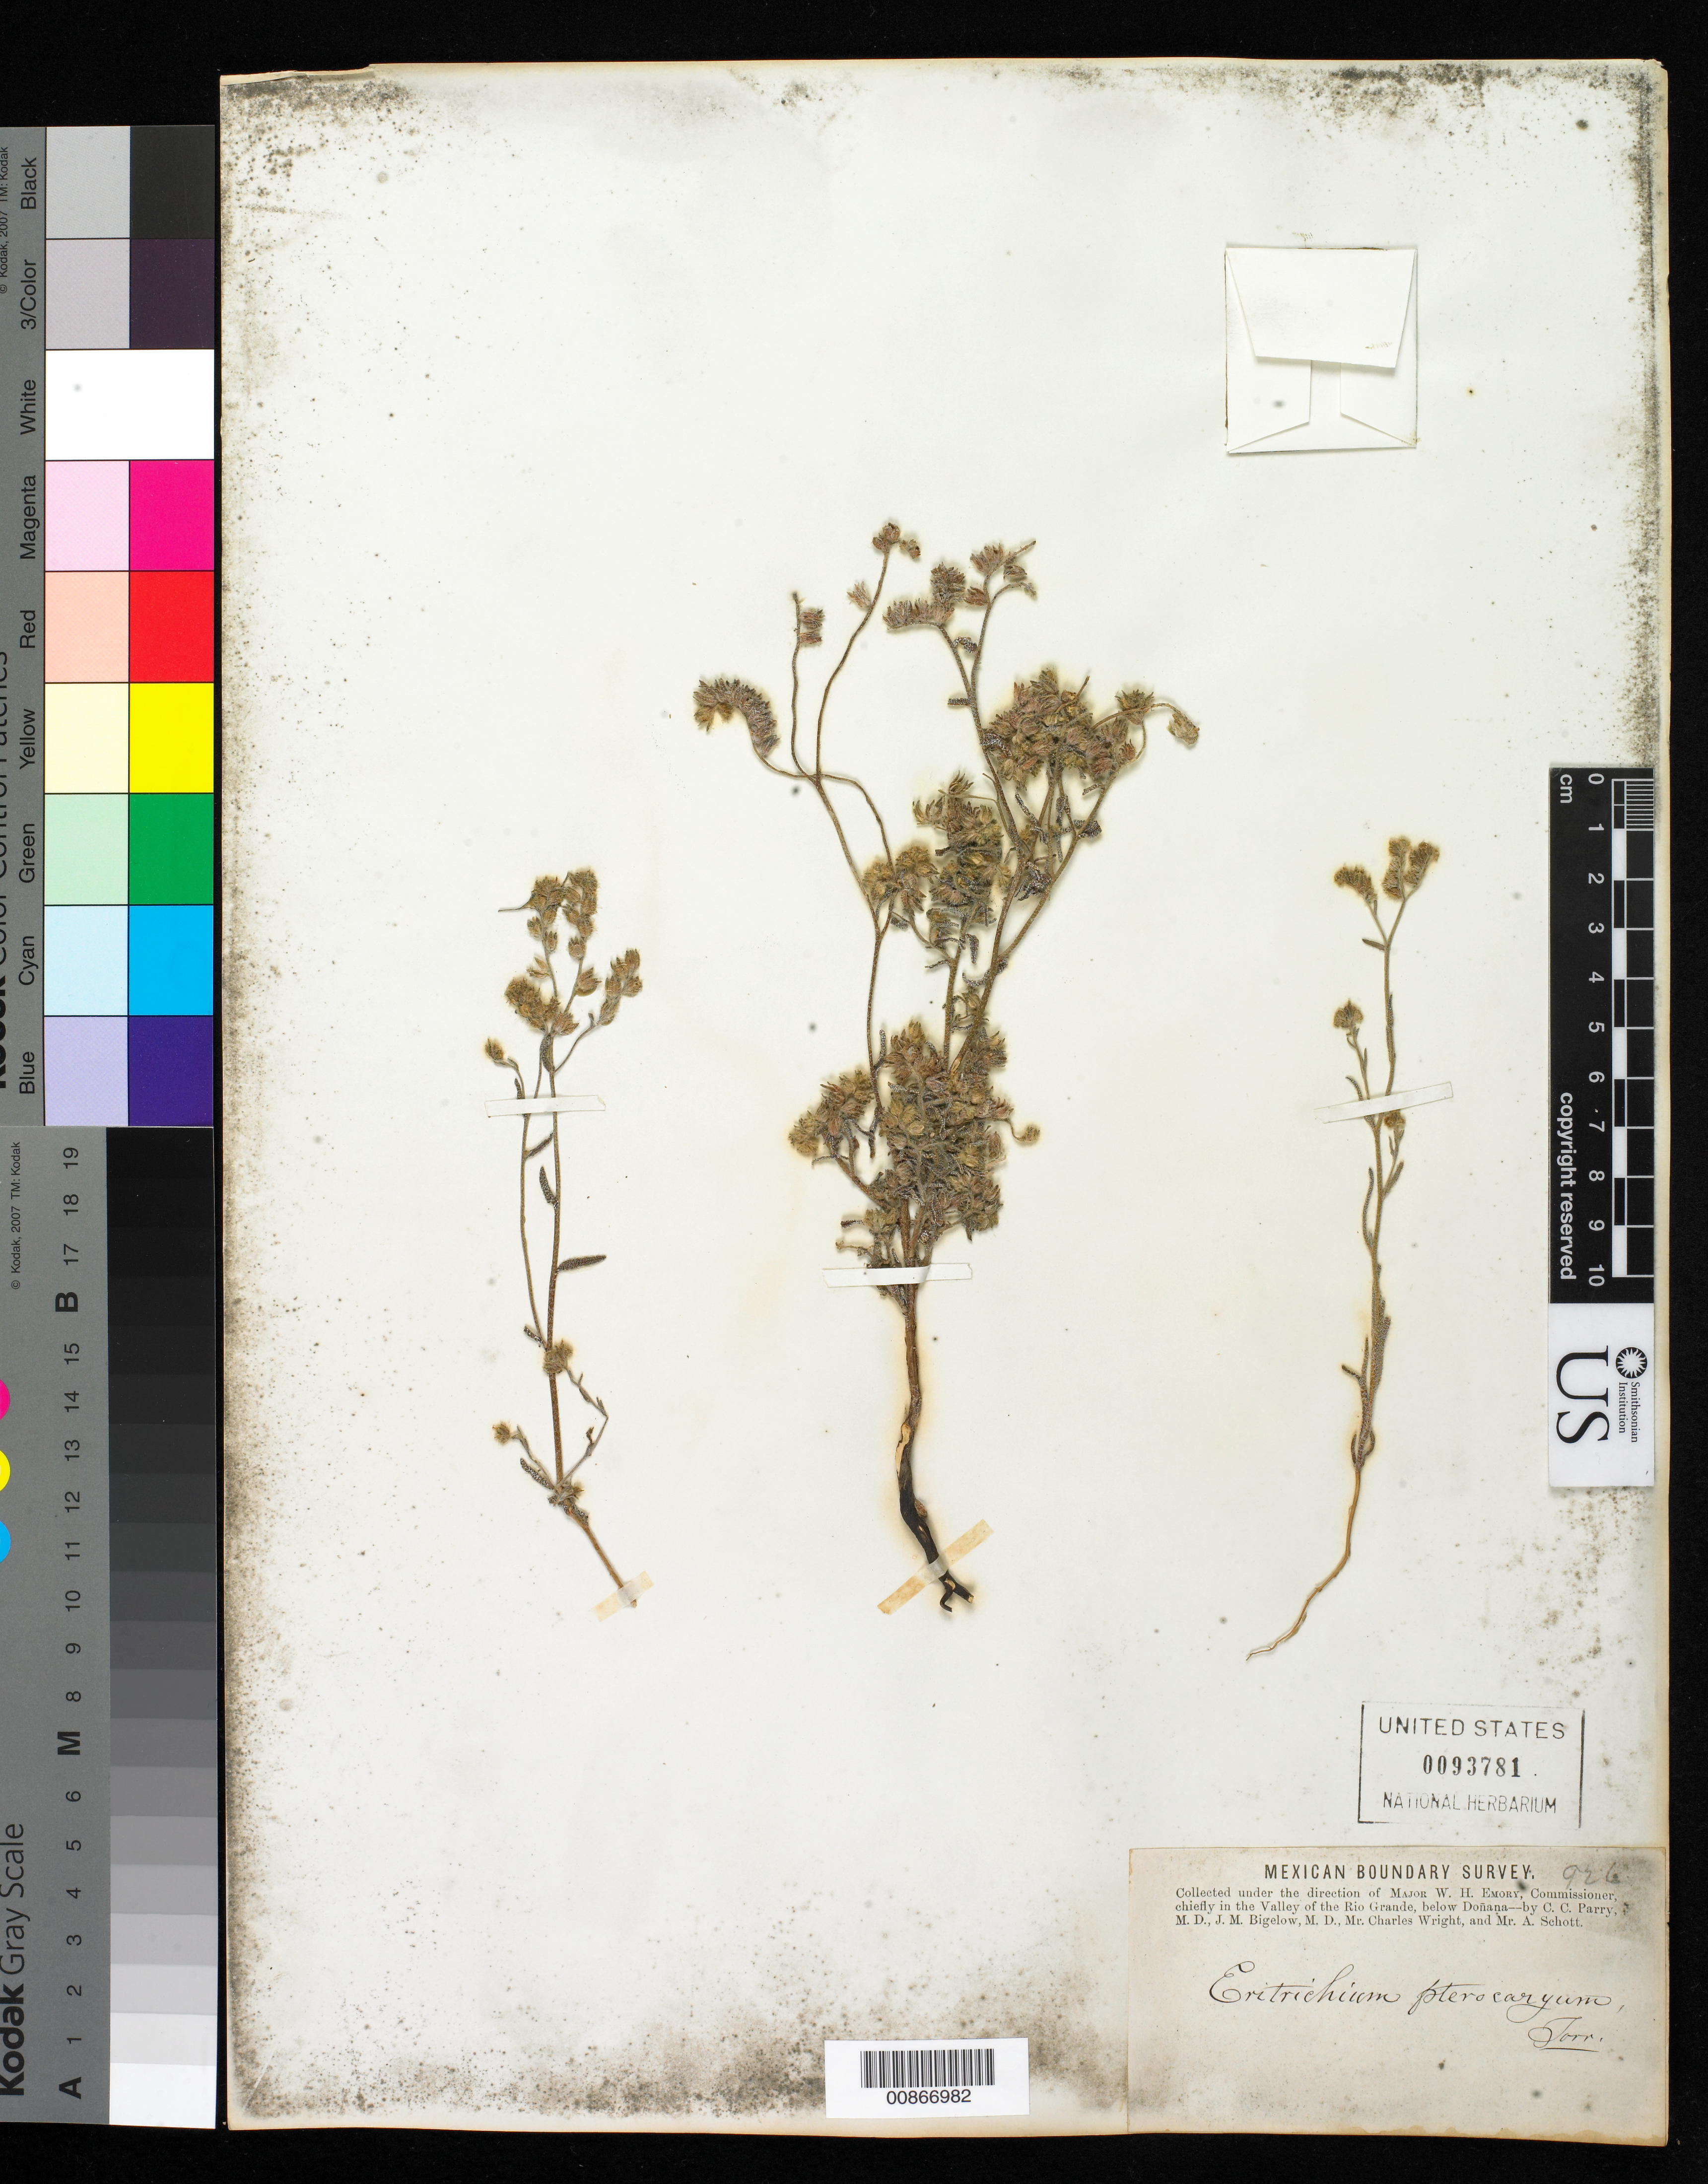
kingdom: Plantae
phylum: Tracheophyta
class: Magnoliopsida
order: Boraginales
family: Boraginaceae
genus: Cryptantha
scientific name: Cryptantha pterocarya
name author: (Torr.) Greene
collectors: C. C. Parry, J. M. Bigelow, C. Wright & A. C. V. Schott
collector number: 926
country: United States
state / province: New Mexico / Texas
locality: Valley of the Rio Grande, below Doñana.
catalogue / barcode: US 93781